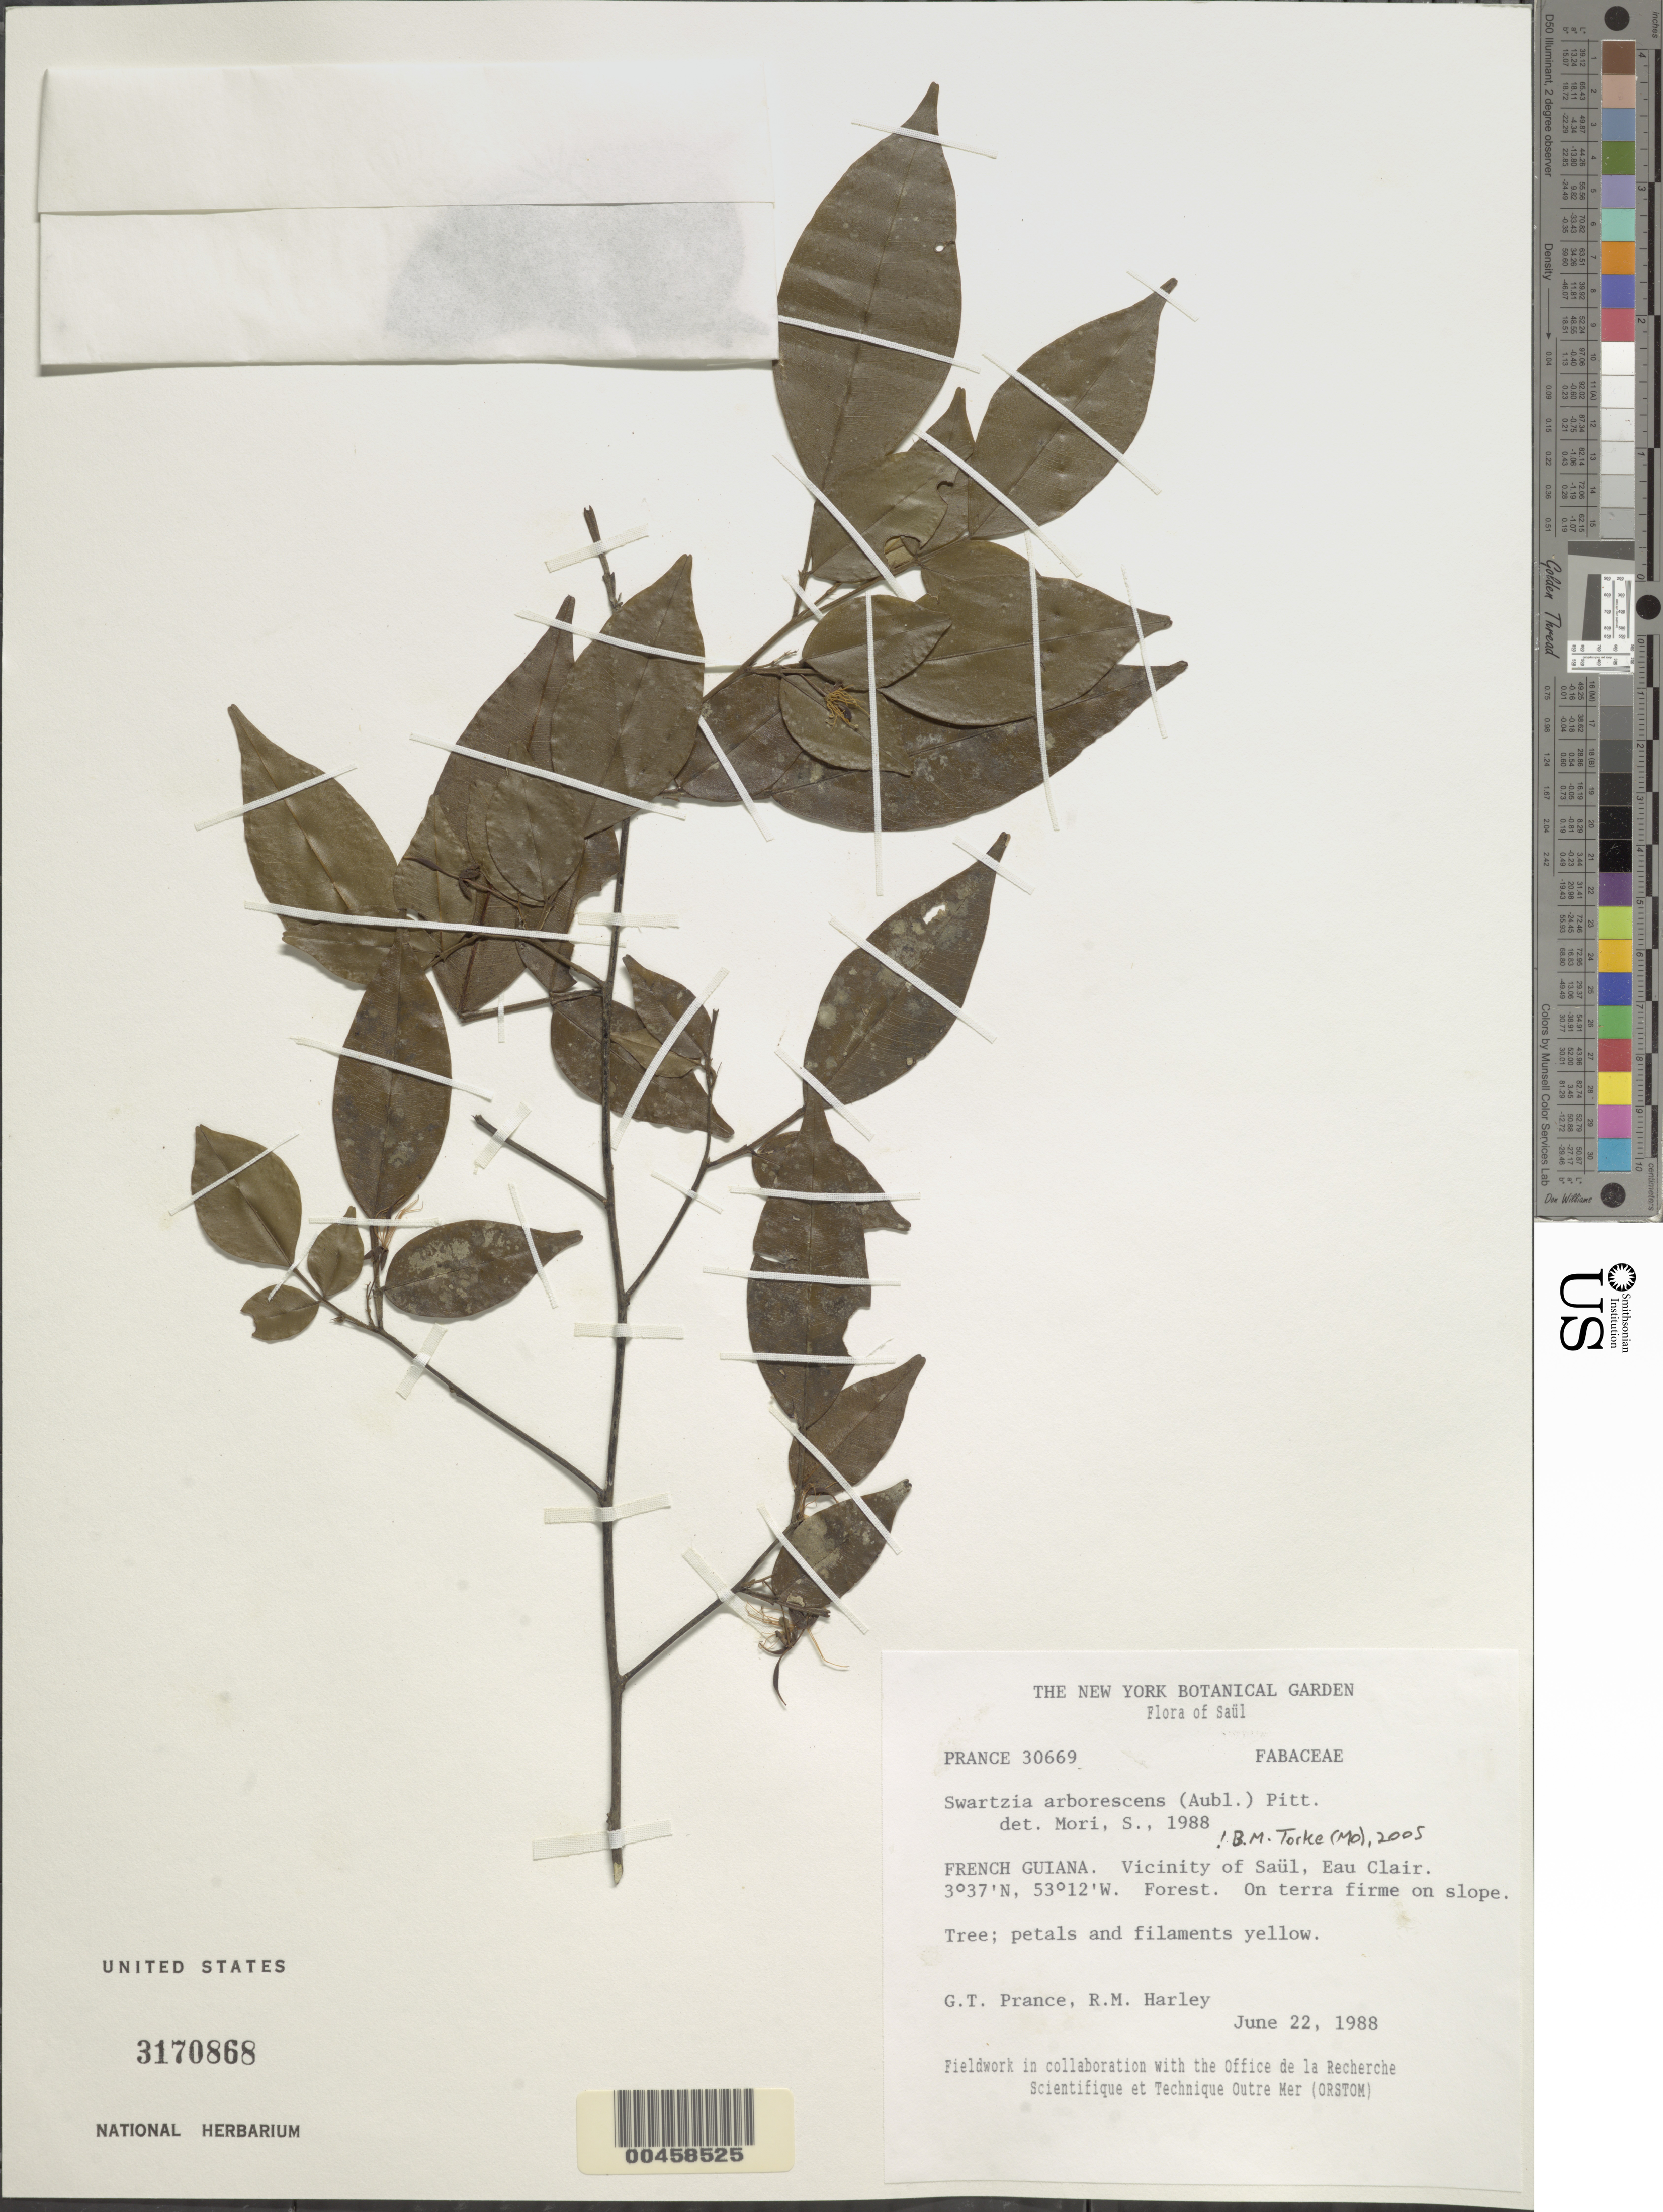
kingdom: Plantae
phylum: Tracheophyta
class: Magnoliopsida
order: Fabales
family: Fabaceae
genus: Swartzia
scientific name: Swartzia arborescens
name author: (Aubl.) Pittier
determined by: Mori, Scott A.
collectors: G. T. Prance & R. M. Harley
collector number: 30669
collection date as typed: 22 Jun 1988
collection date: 1988-06-22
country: French Guiana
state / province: Saint-Laurent-du-Maroni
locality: Eau clair; vicinity of saul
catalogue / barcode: US 3170868